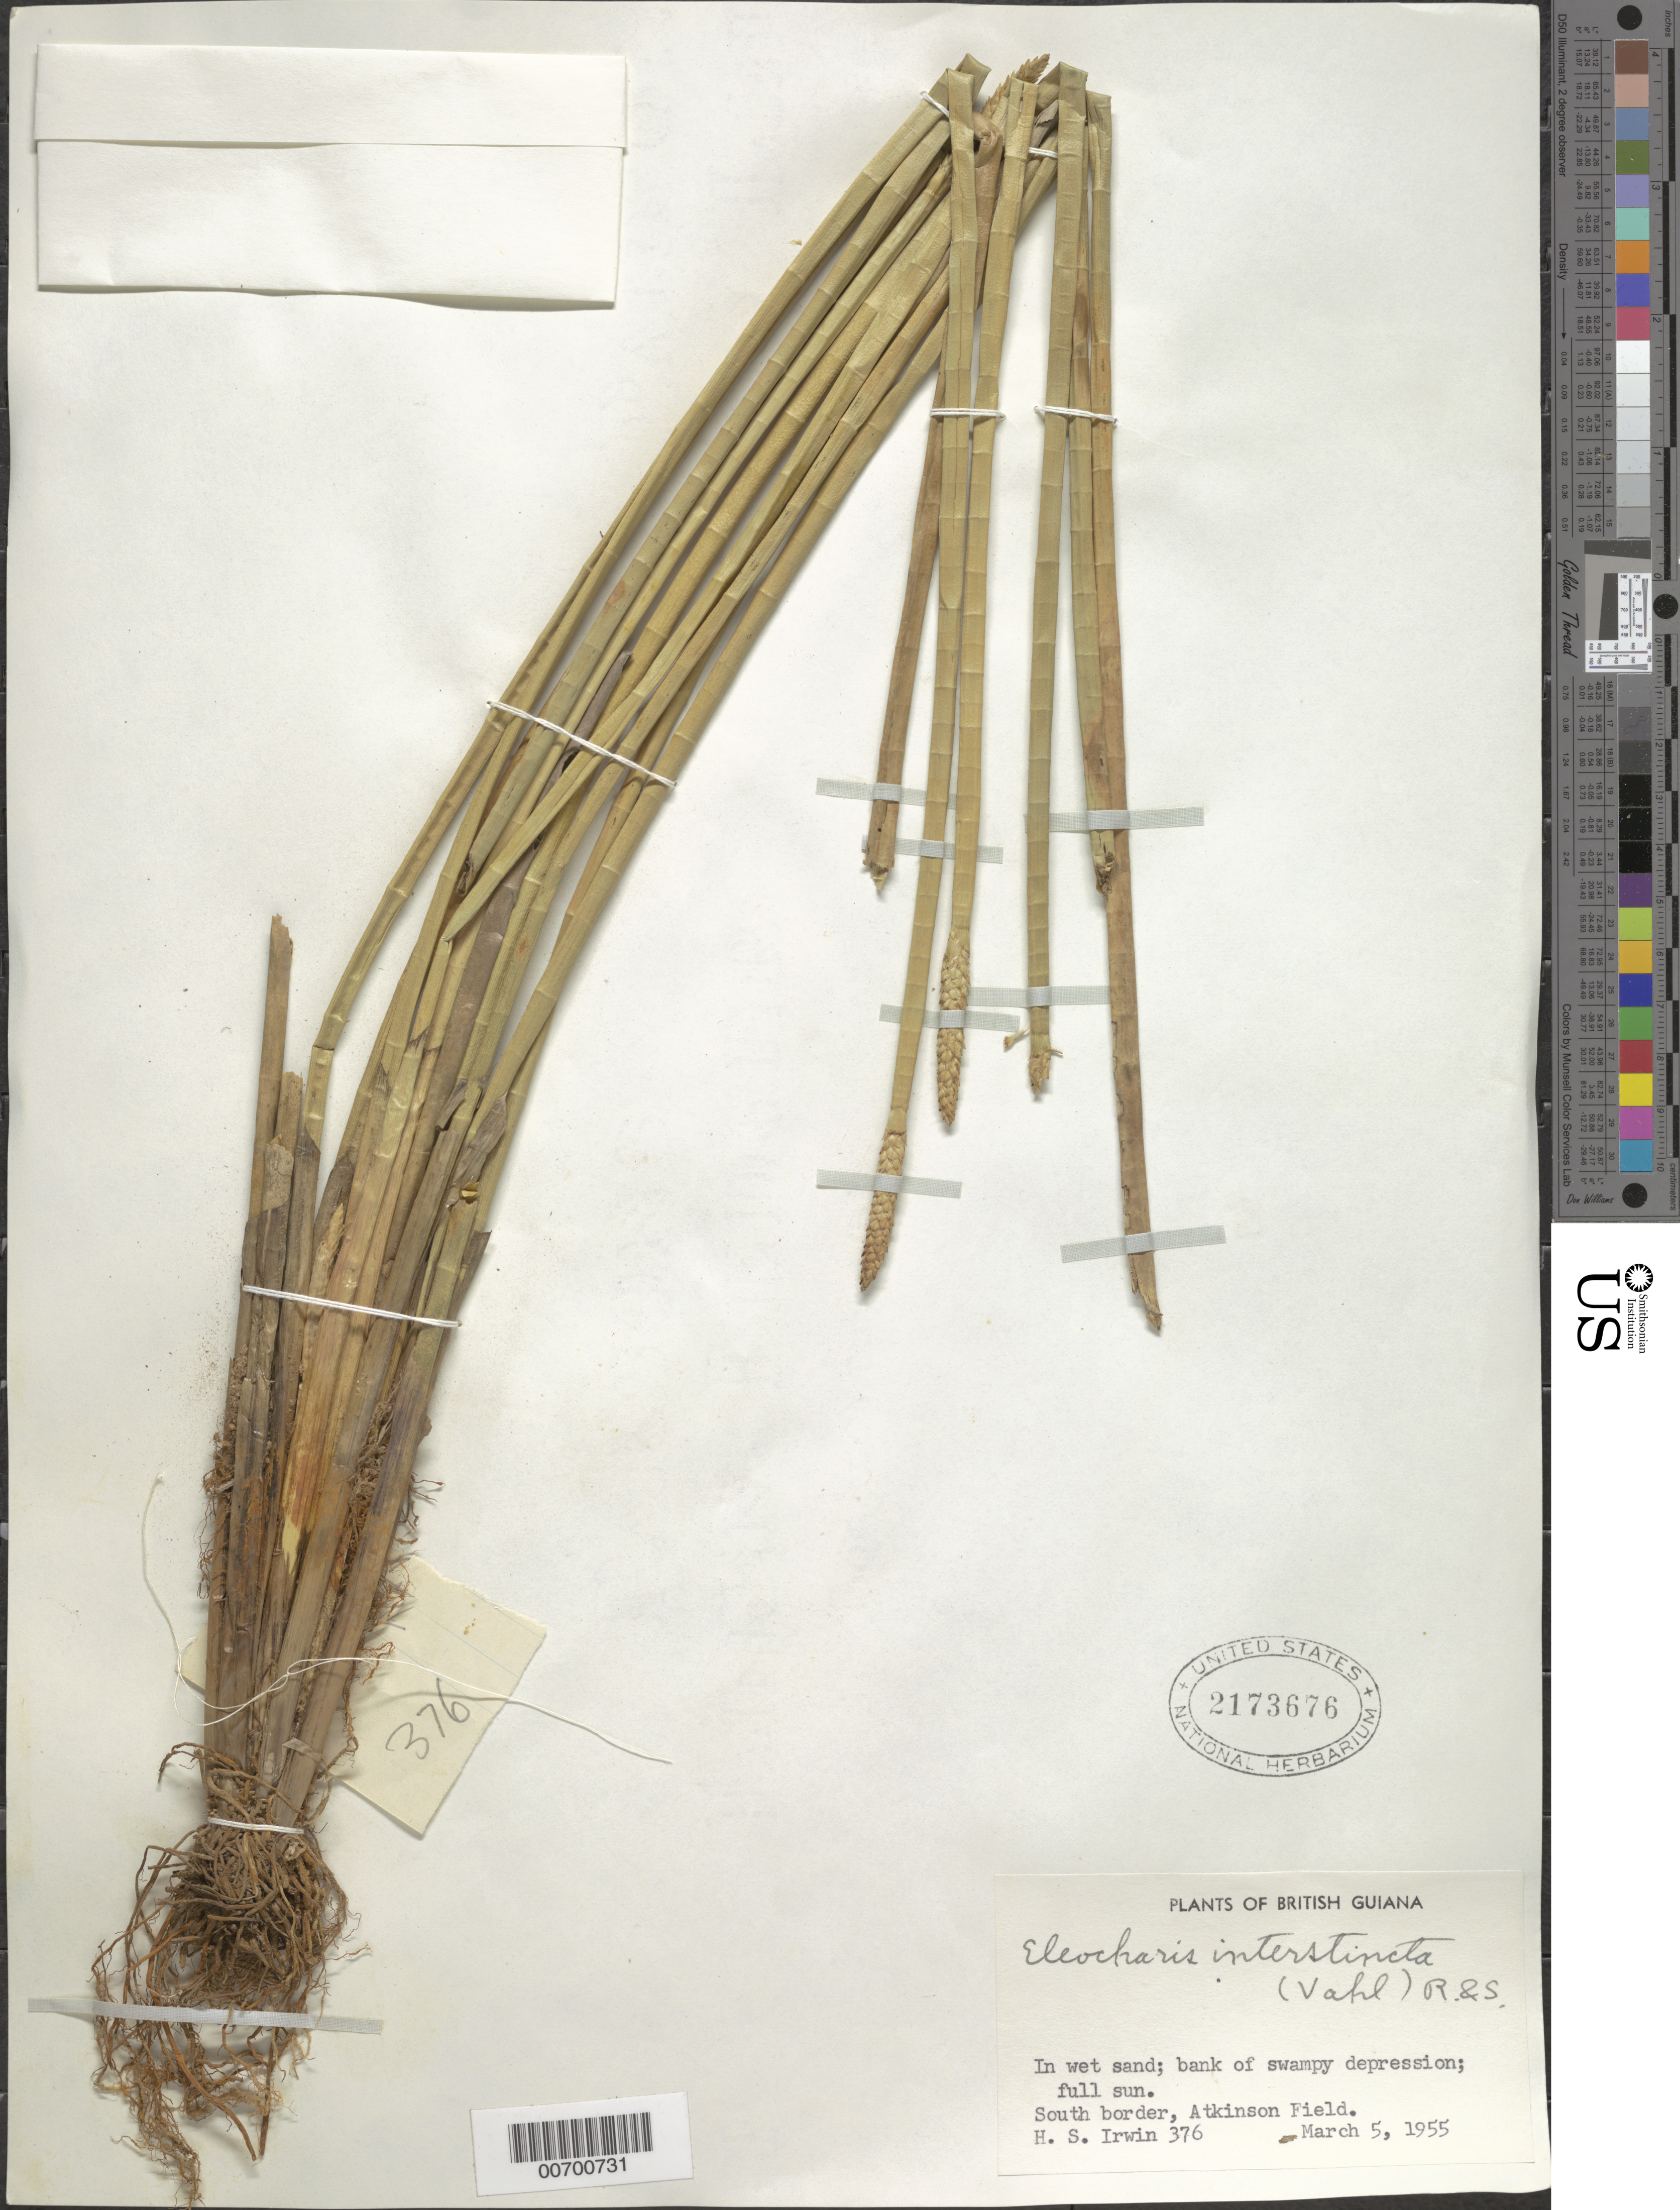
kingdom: Plantae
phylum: Tracheophyta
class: Liliopsida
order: Poales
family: Cyperaceae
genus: Eleocharis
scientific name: Eleocharis interstincta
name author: (Vahl) Roem. & Schult.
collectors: H. Irwin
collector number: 376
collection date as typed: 5-Mar-55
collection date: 1955-03-05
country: Guyana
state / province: Demerara-Mahaica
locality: Atkinson Field, S border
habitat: Wet sand; bank of swampy depression; full sun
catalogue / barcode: US 2173676